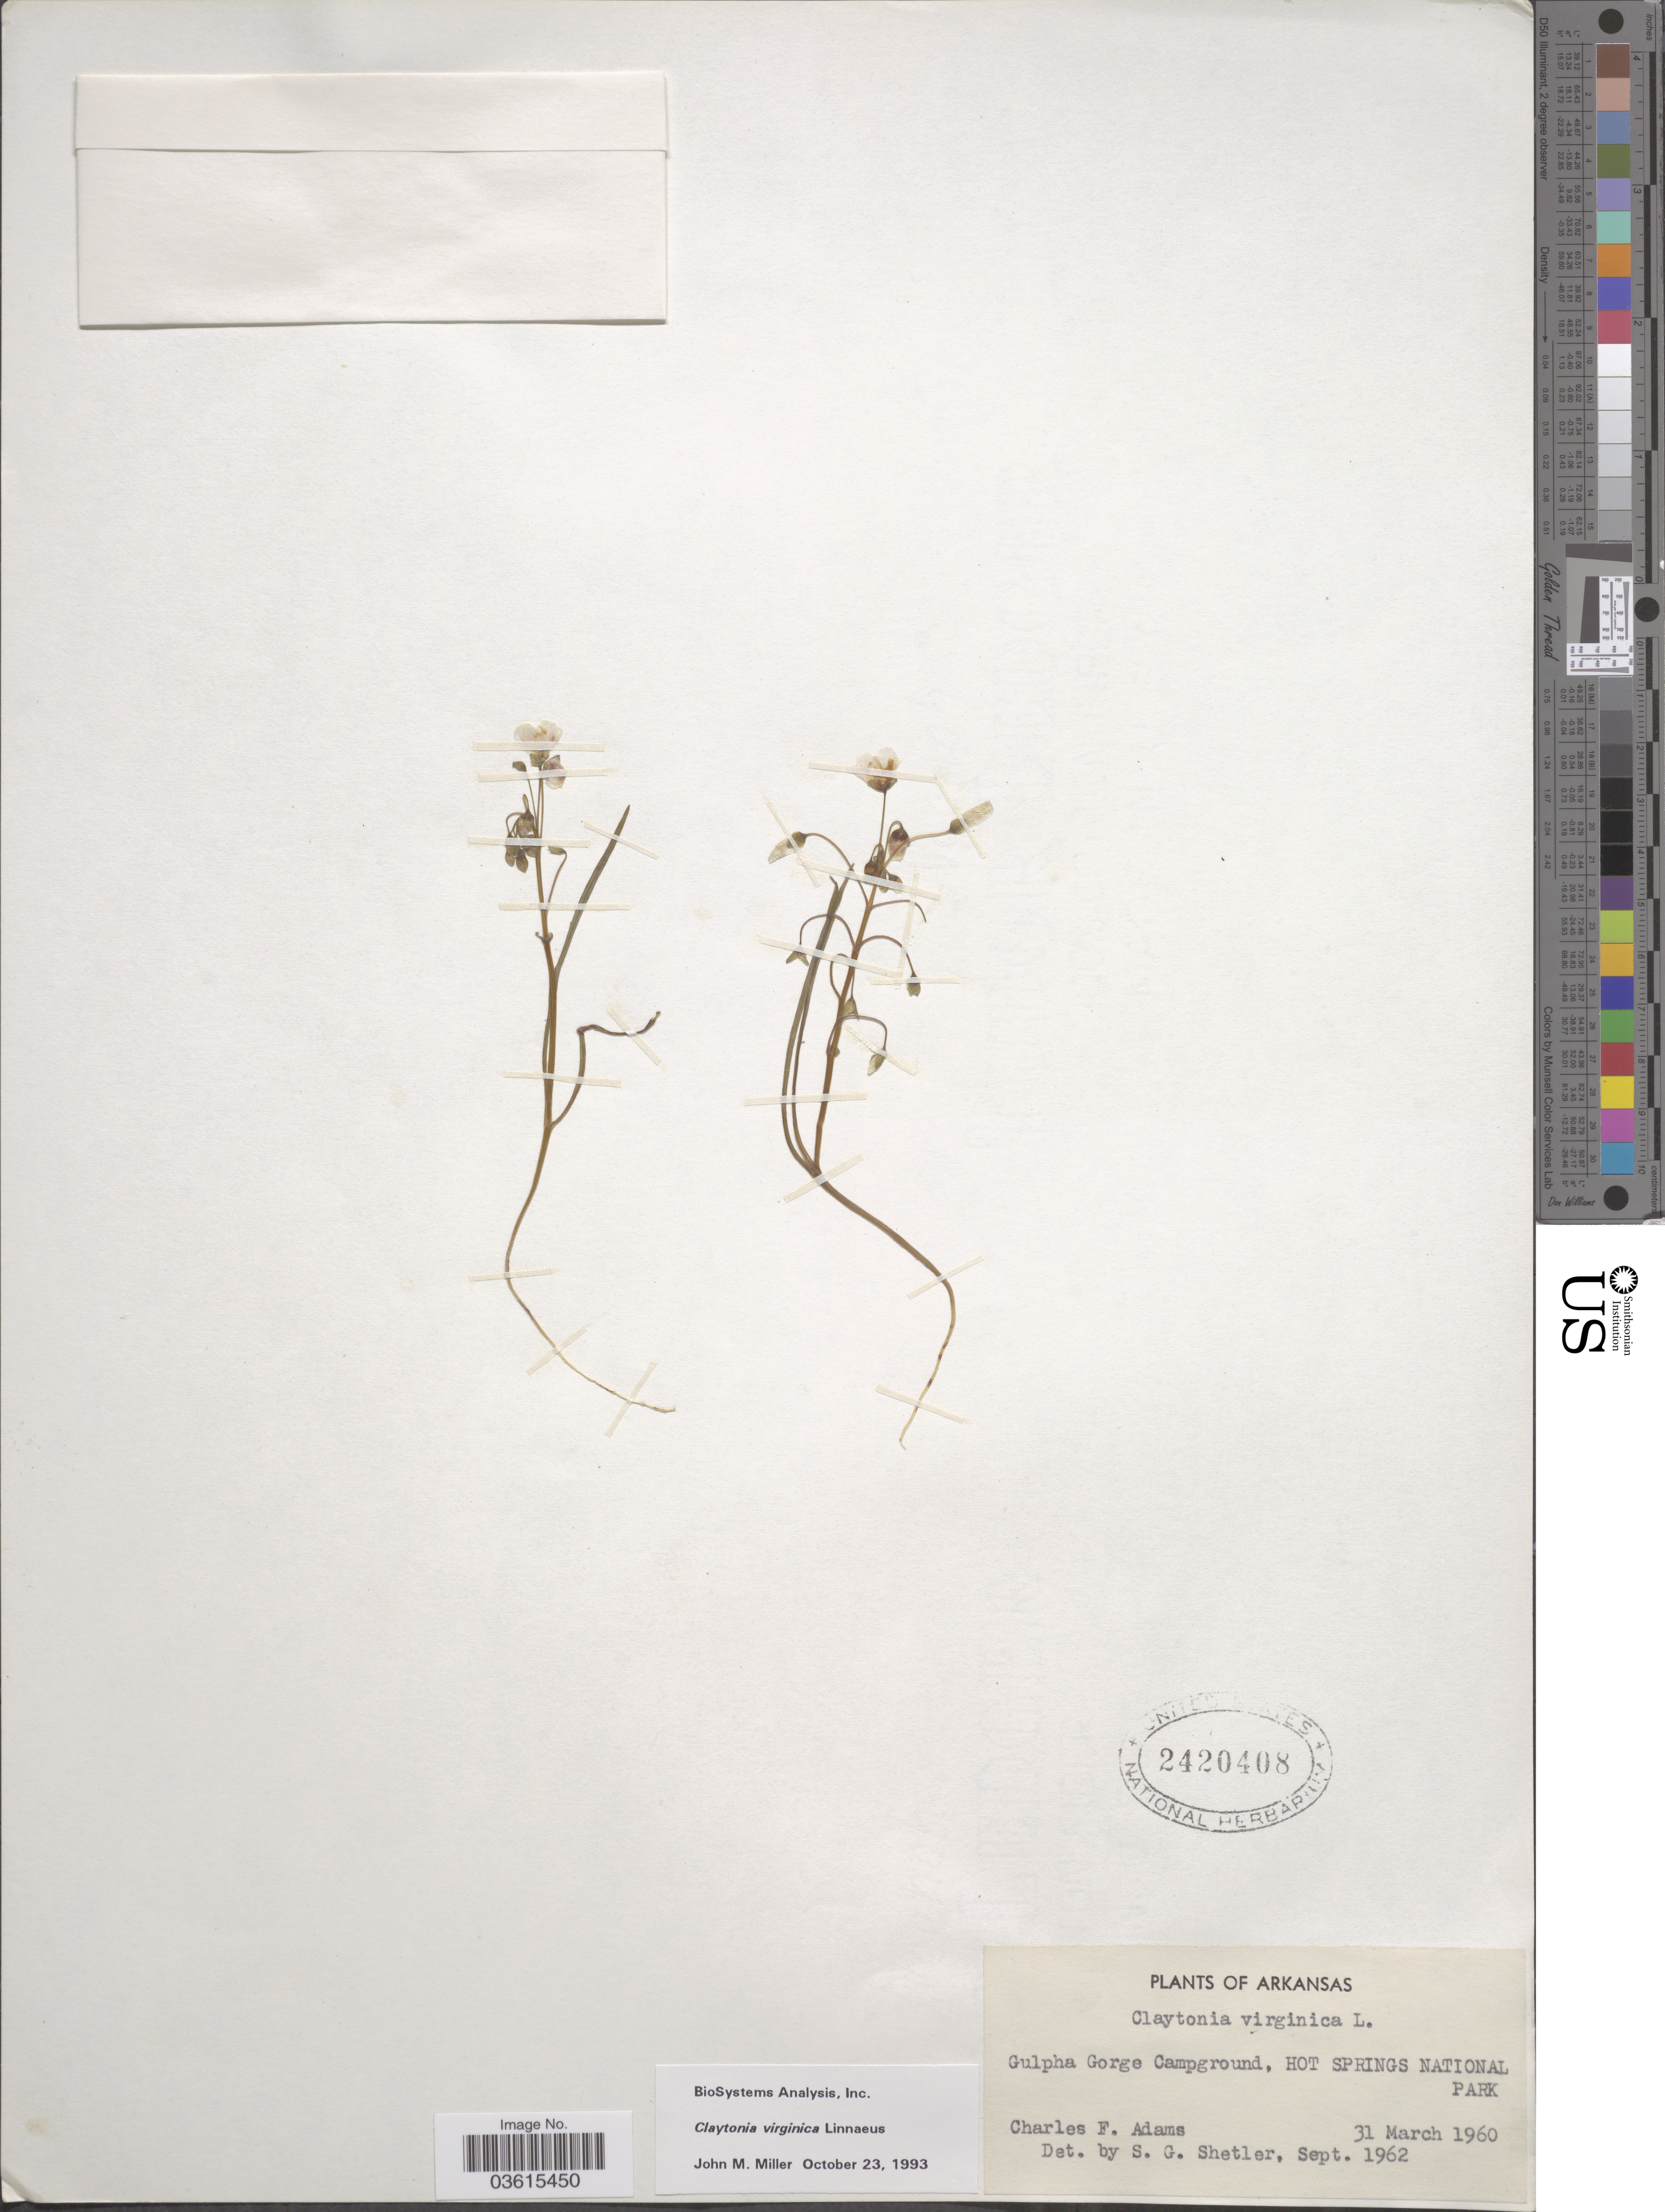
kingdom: Plantae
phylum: Tracheophyta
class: Magnoliopsida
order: Caryophyllales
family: Montiaceae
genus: Claytonia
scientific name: Claytonia virginica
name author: L.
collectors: C. F. Adams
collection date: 1960-03-31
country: United States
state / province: Arkansas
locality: Gulpha Gorge Campground, Hot Springs National Park.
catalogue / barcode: US 2420408